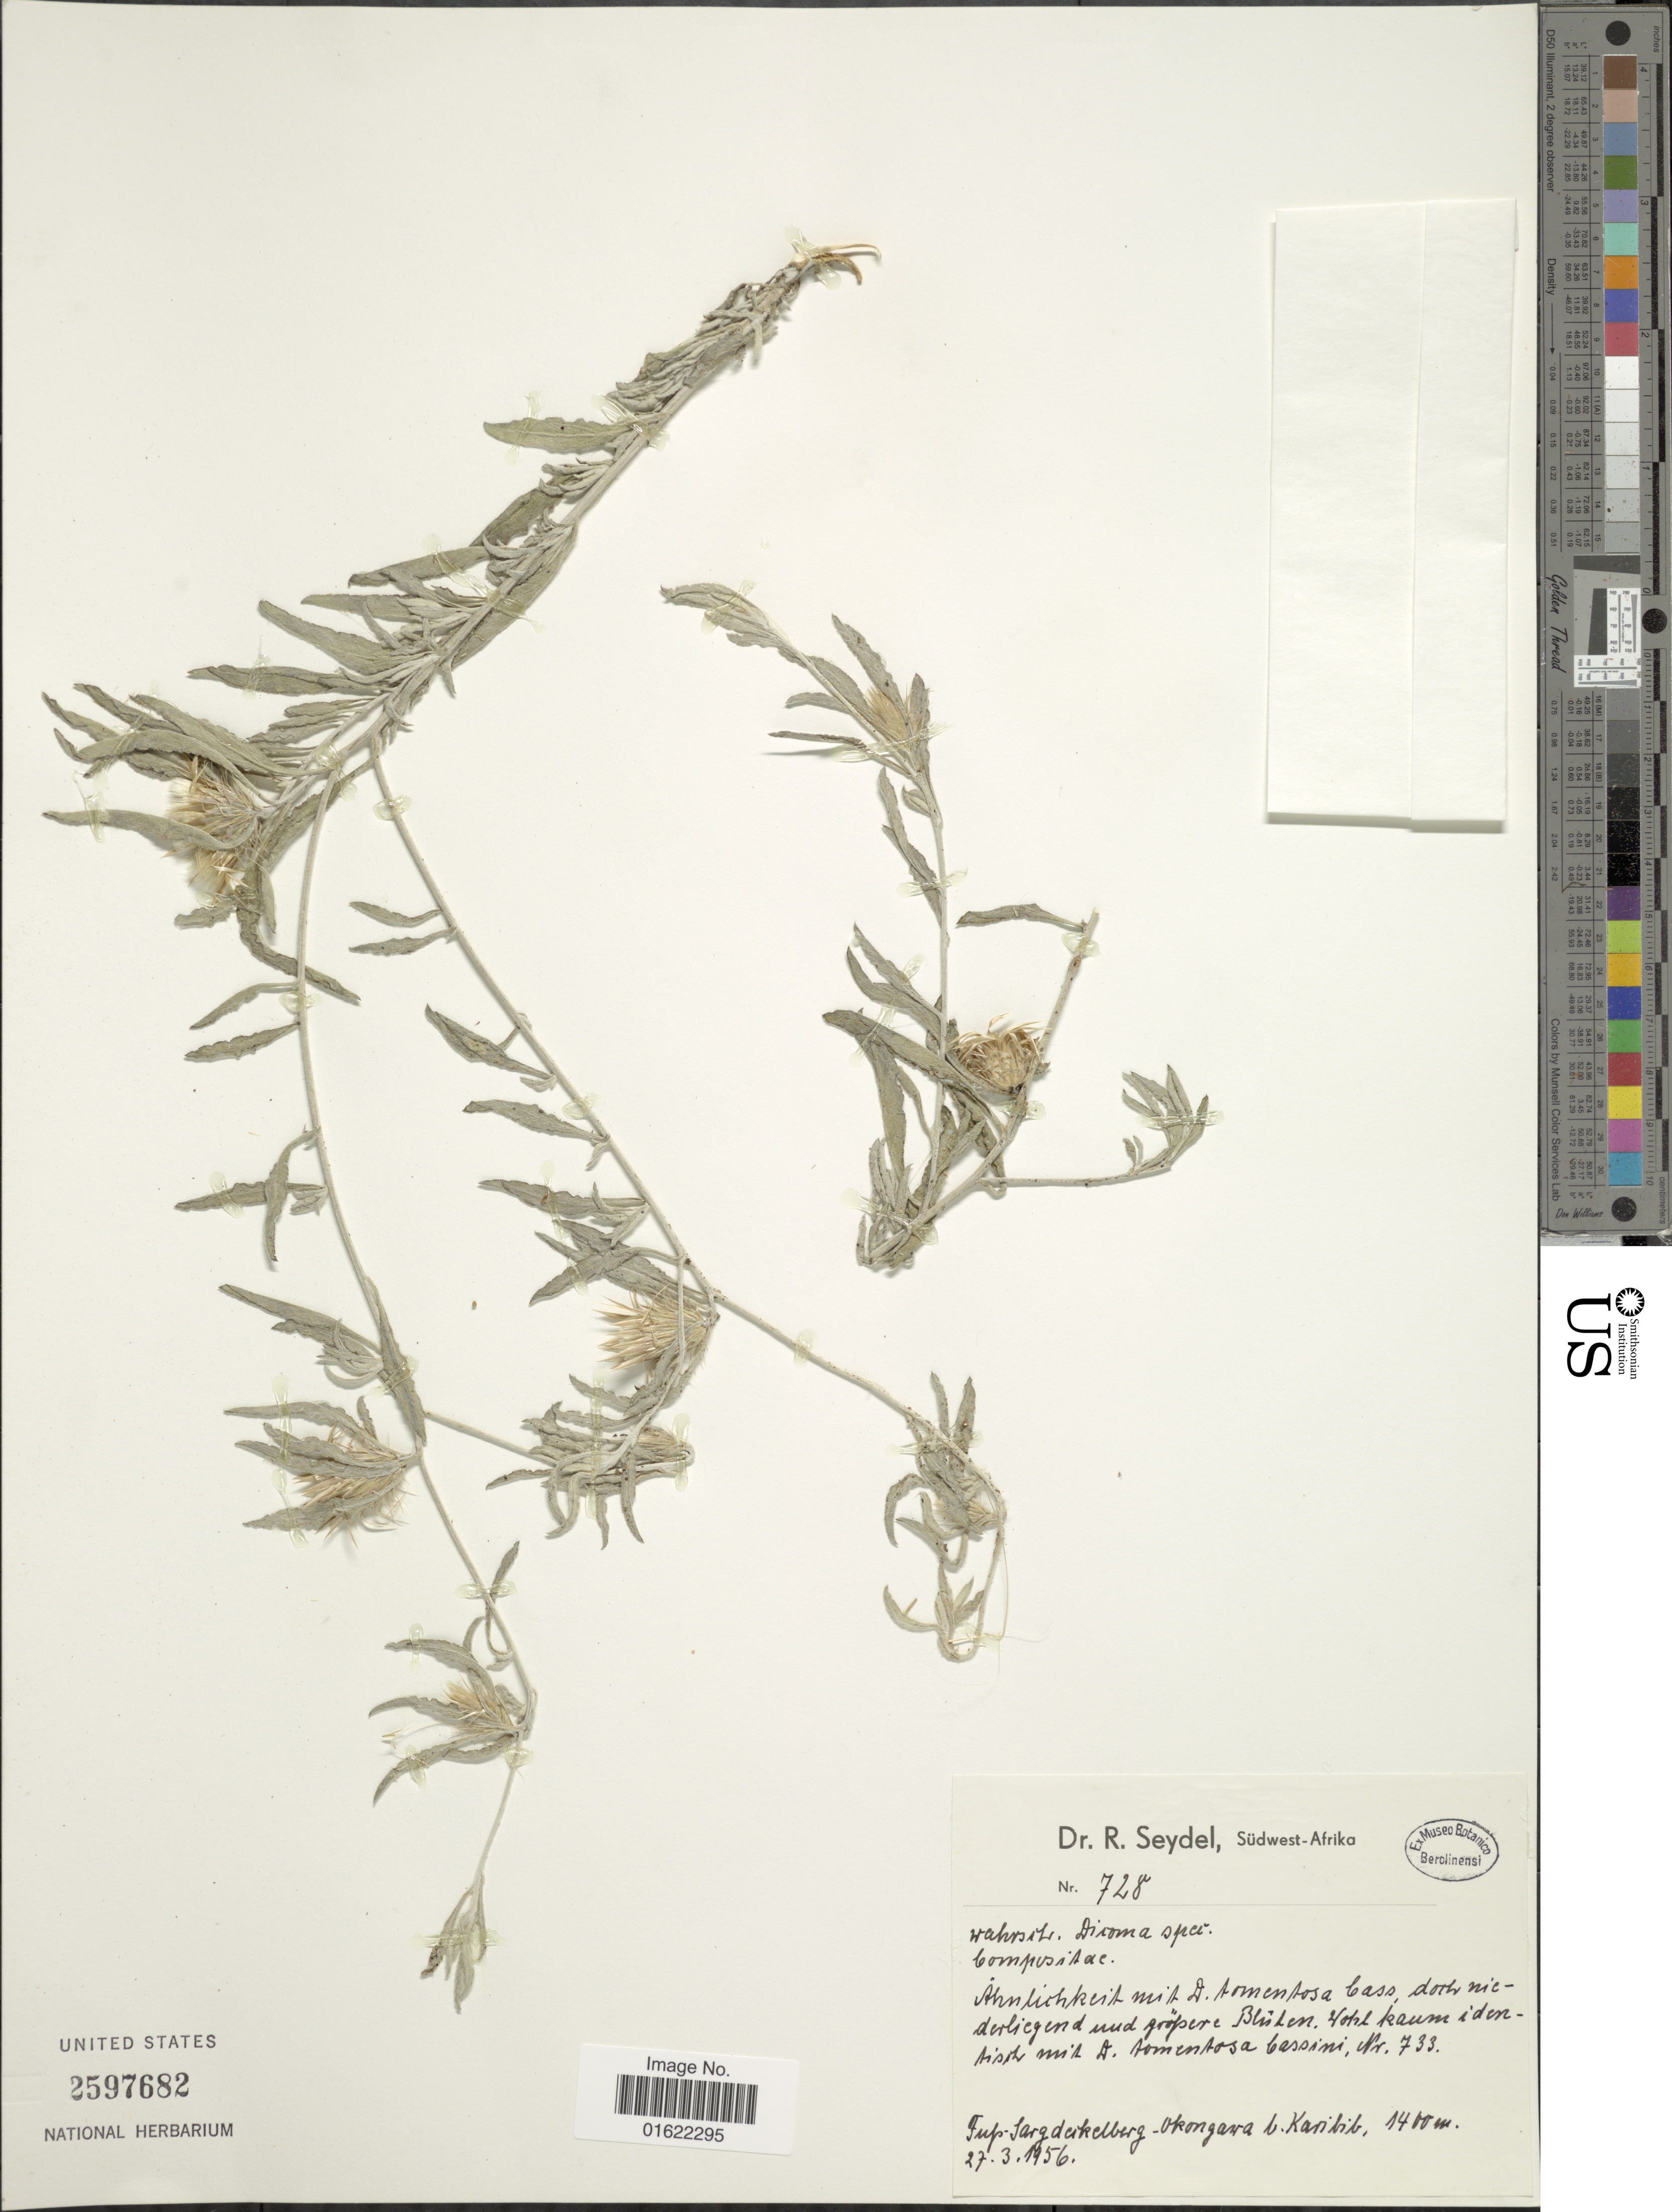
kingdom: Plantae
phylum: Tracheophyta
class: Magnoliopsida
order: Asterales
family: Asteraceae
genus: Dicoma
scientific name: Dicoma sp.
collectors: R. Seydel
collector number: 728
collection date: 1956-03-27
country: Namibia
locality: Südwest-Afrika. Fuss-Sargdeckelberg - Okongawa b. Karibib.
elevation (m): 1400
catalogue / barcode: US 2597682